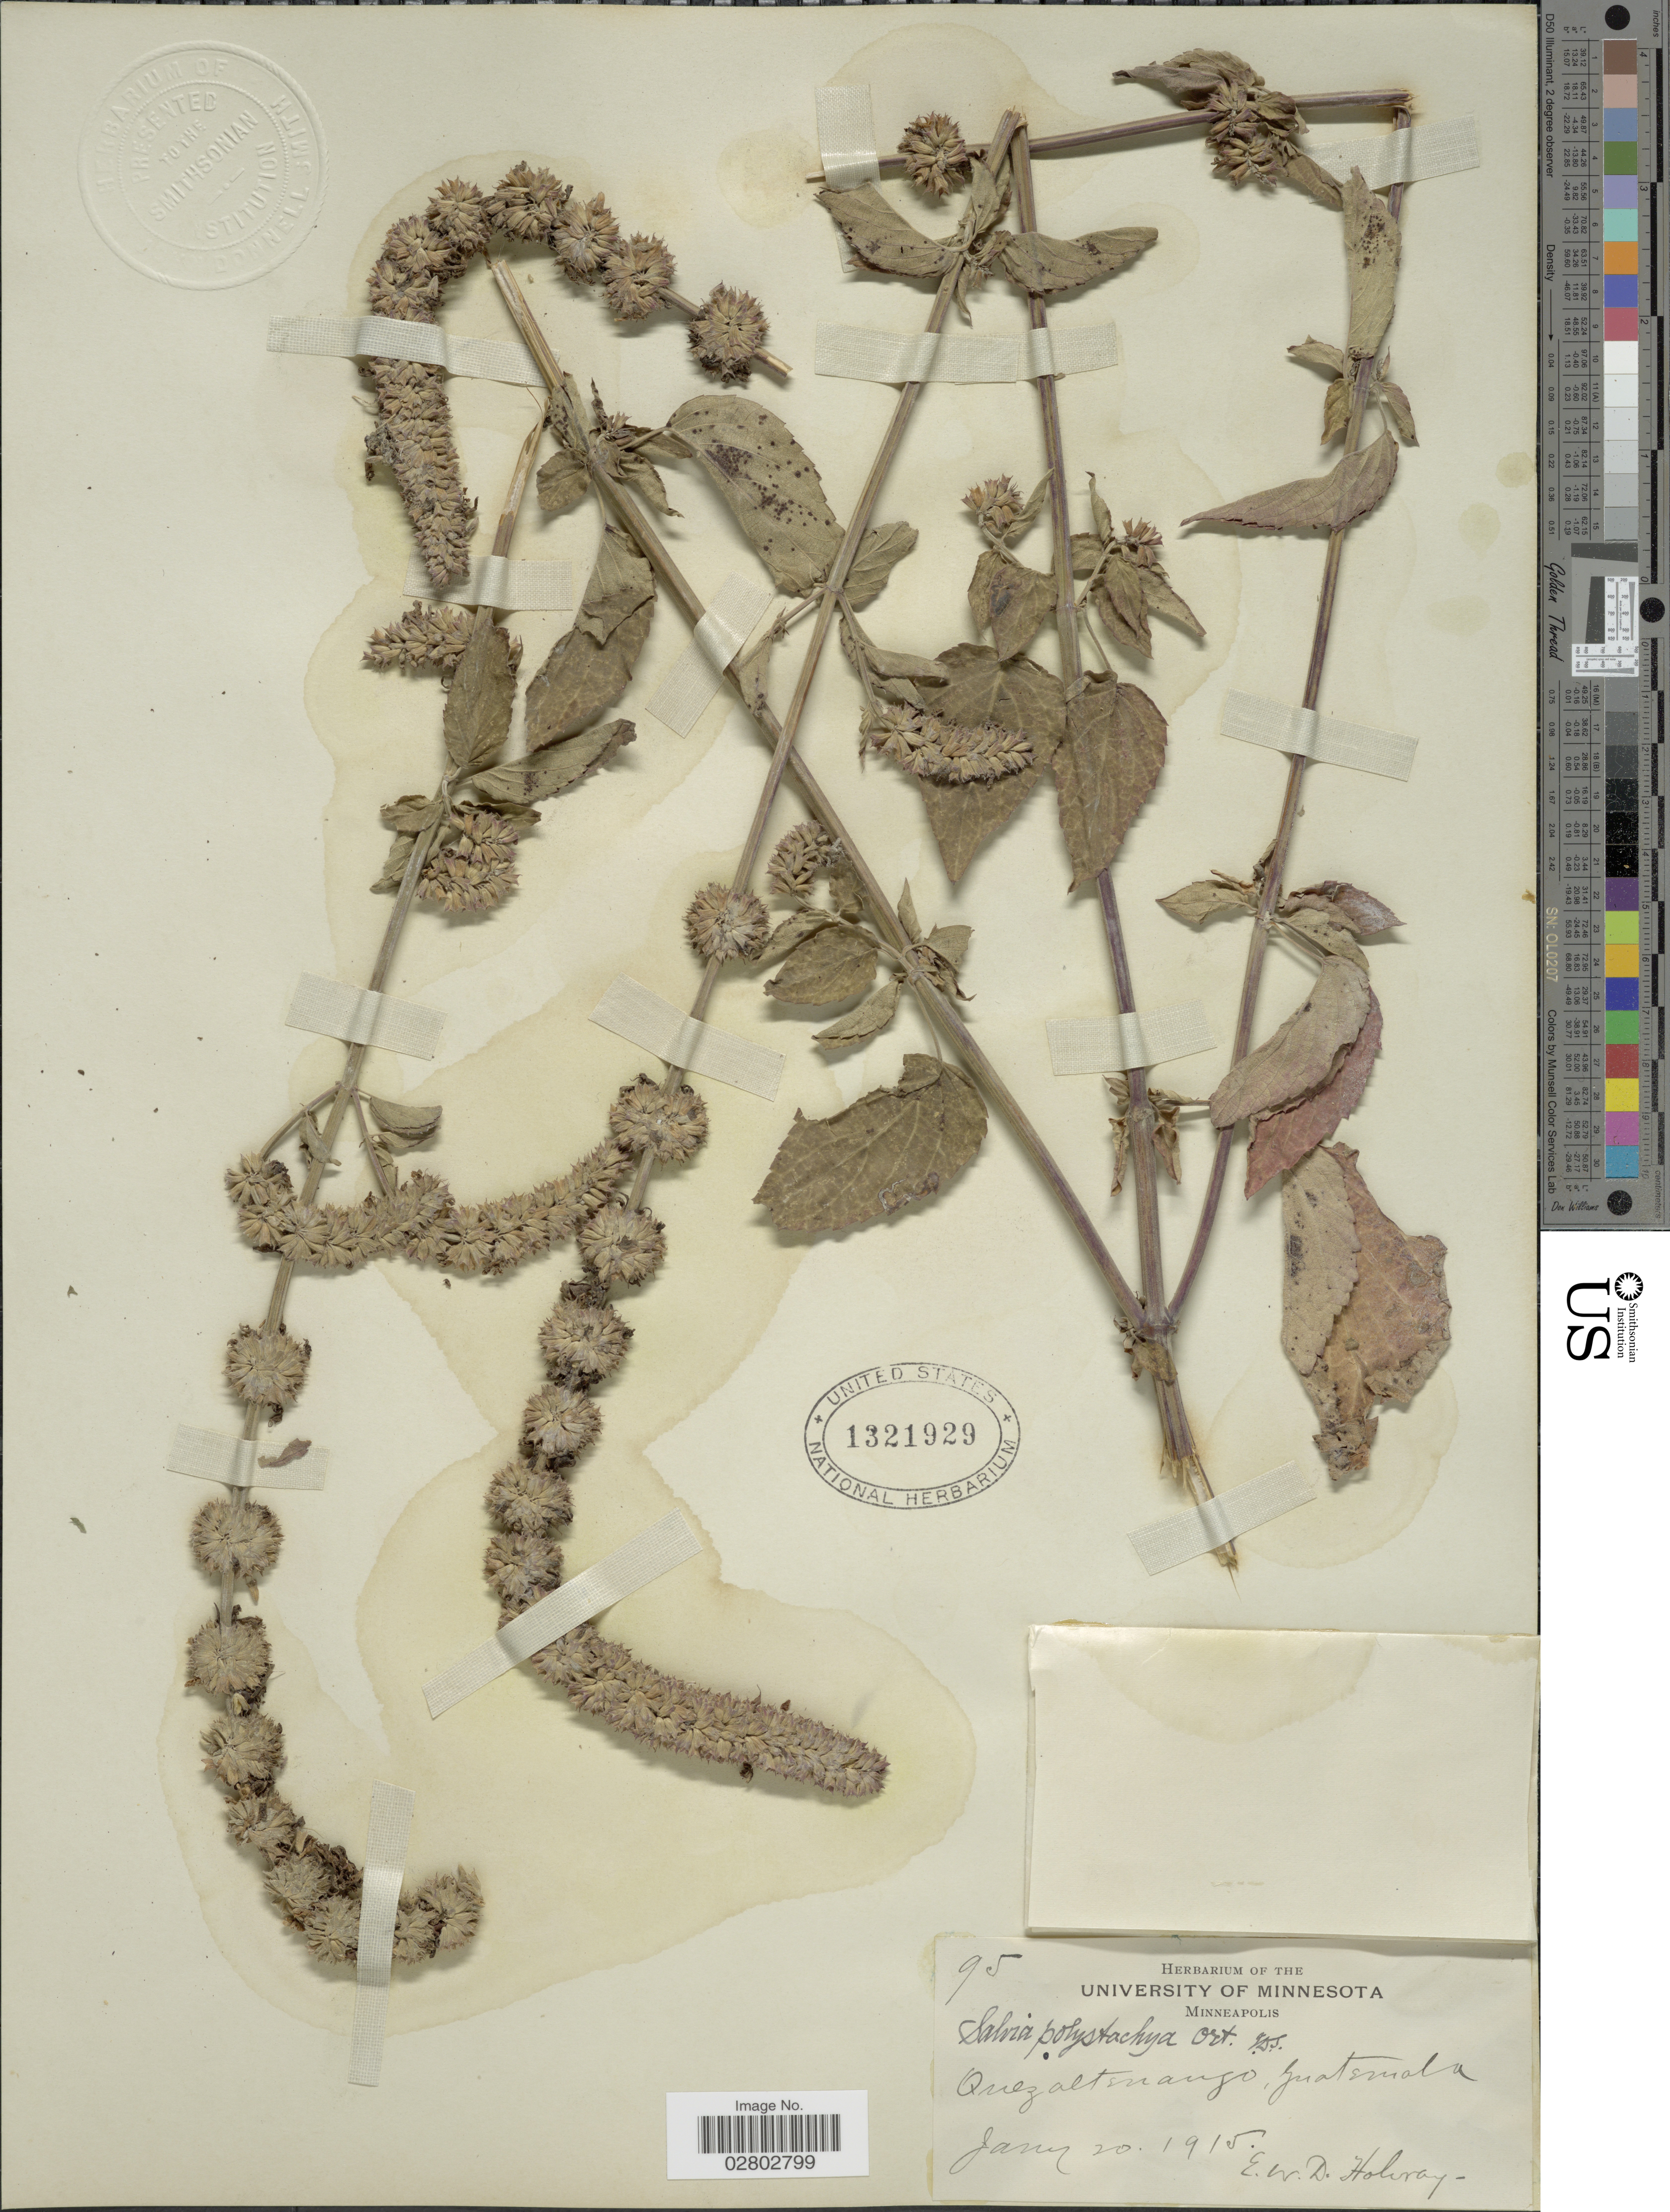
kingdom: Plantae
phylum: Tracheophyta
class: Magnoliopsida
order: Lamiales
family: Lamiaceae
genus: Salvia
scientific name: Salvia polystachya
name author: Cav.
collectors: E. W. D. Holway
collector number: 95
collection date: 1915-01-20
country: Guatemala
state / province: Quetzaltenango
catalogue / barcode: US 1321929